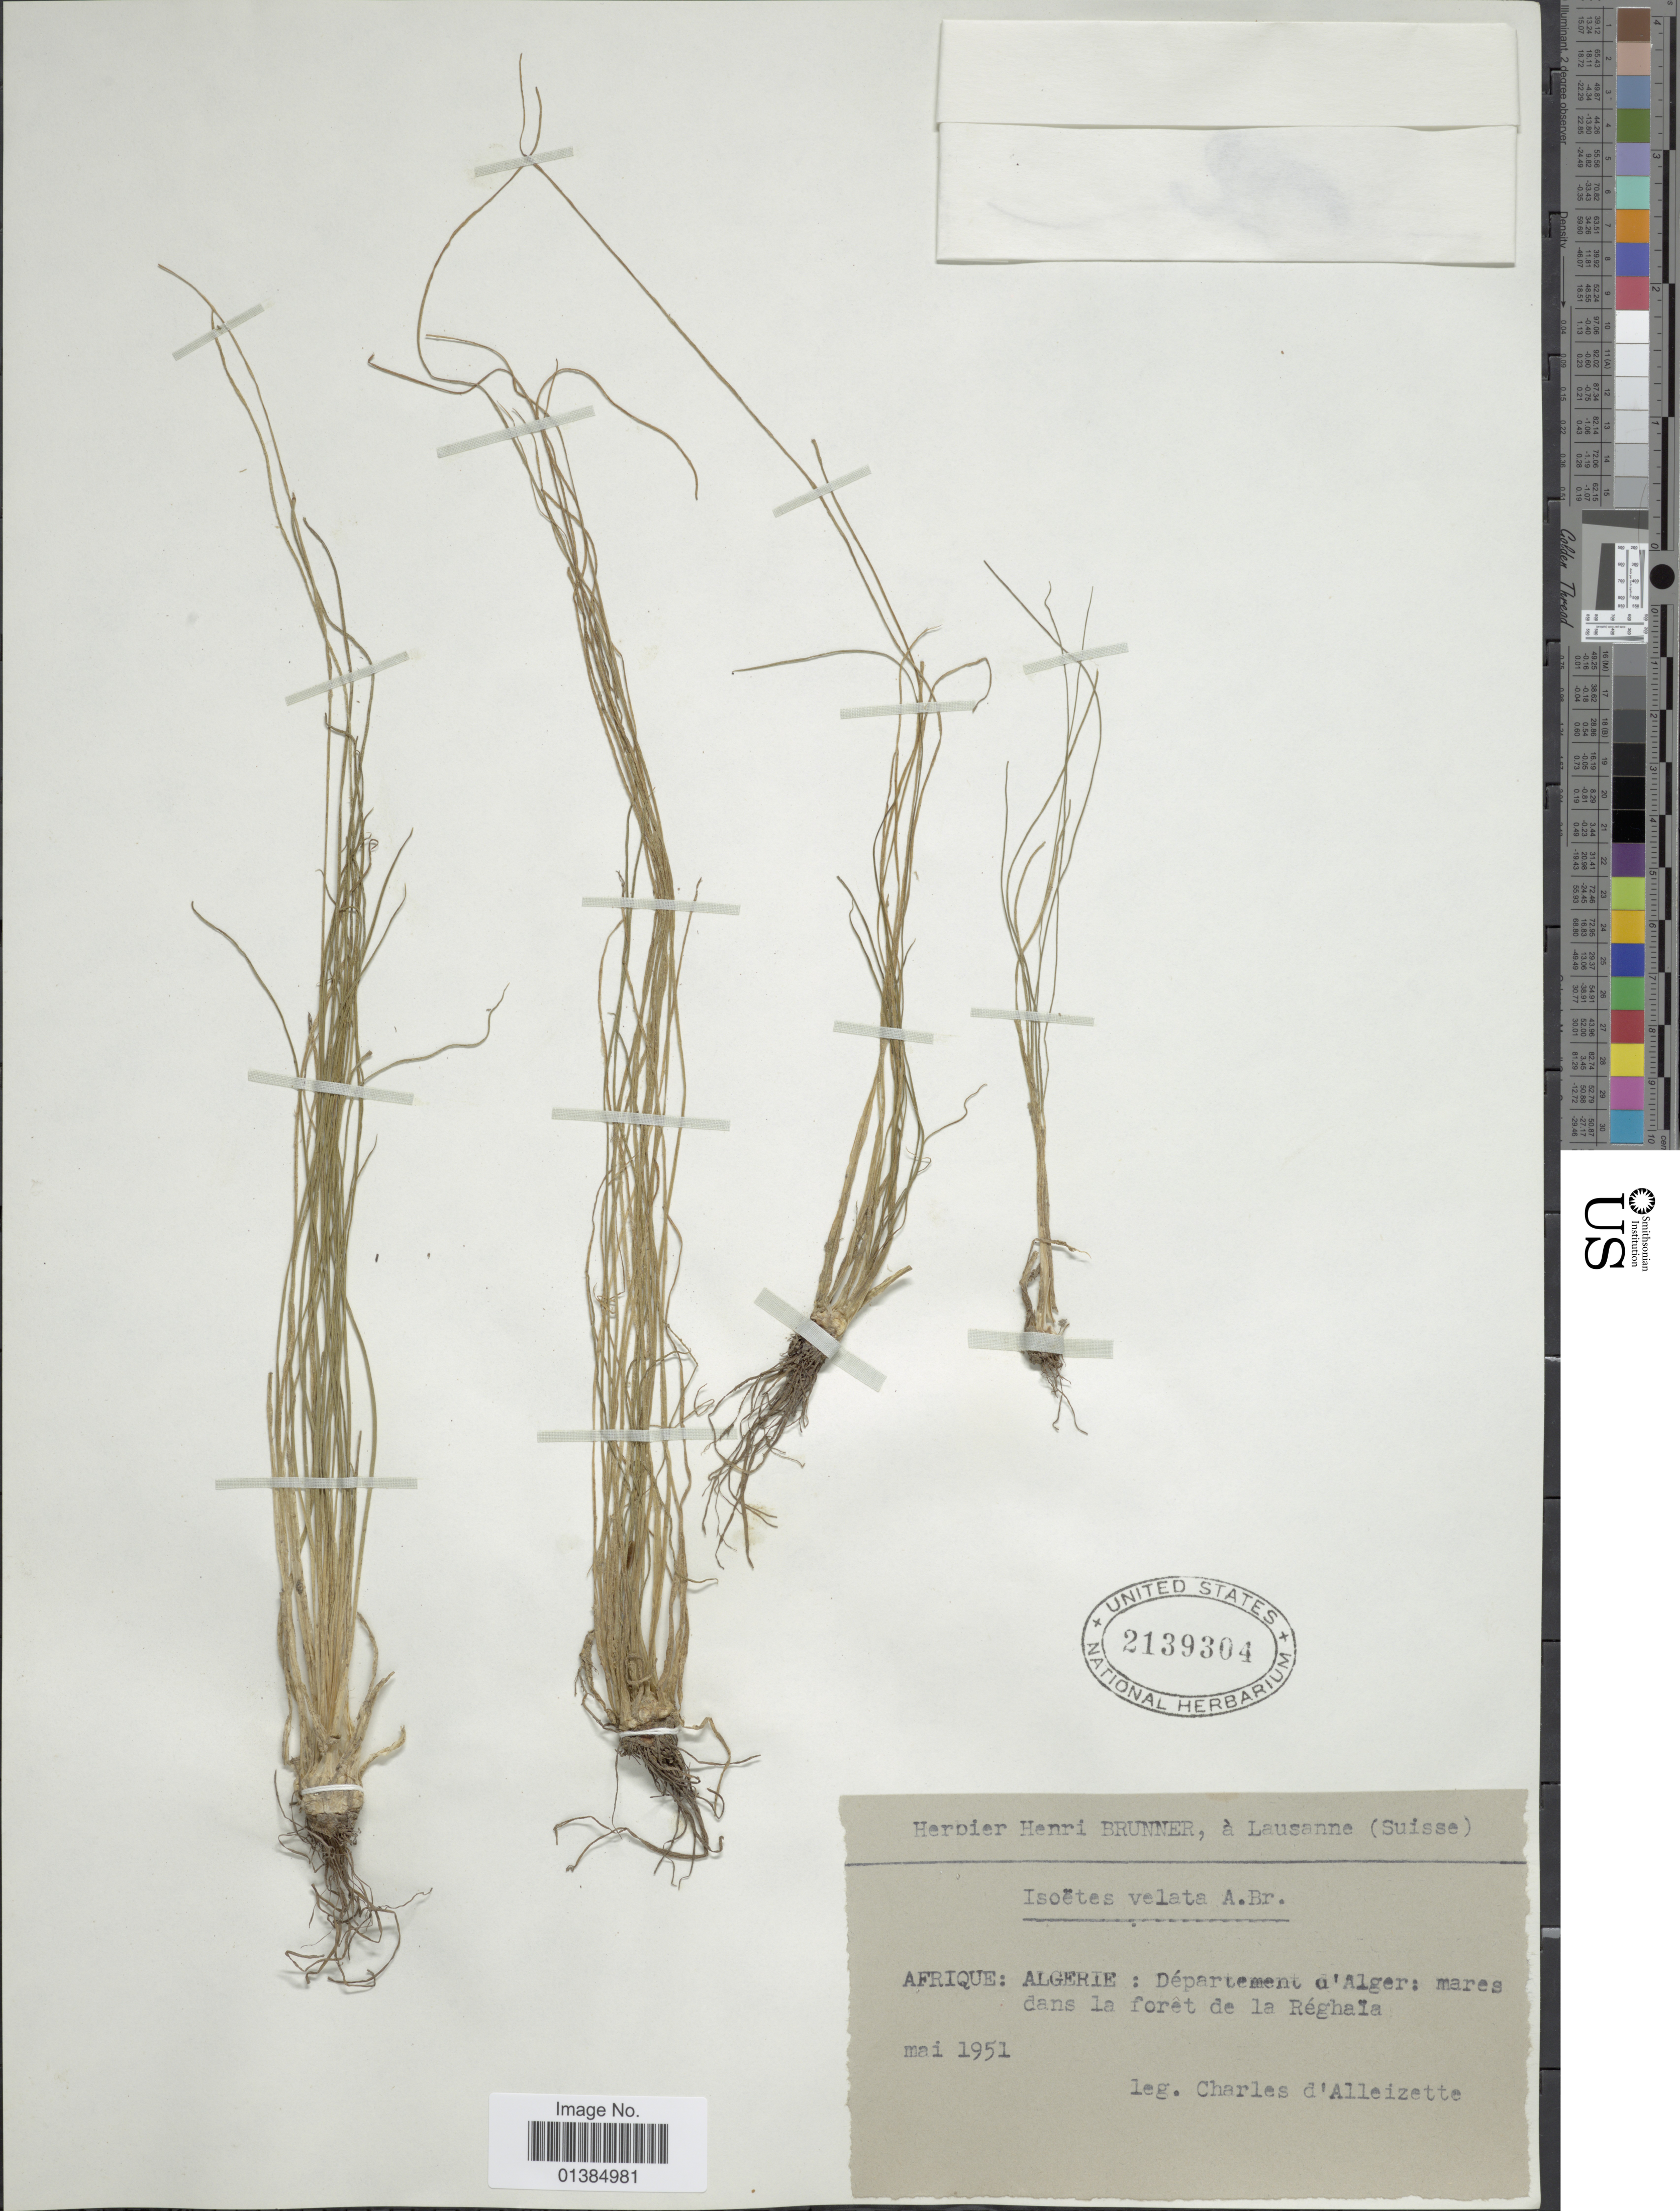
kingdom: Plantae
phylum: Tracheophyta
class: Lycopodiopsida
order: Isoetales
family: Isoetaceae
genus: Isoetes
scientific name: Isoetes velata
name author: A. Braun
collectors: C. D'alleizette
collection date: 1951-05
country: Algeria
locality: Département d'Alger: mares dans la foret de la Réghaïa.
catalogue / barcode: US 2139304